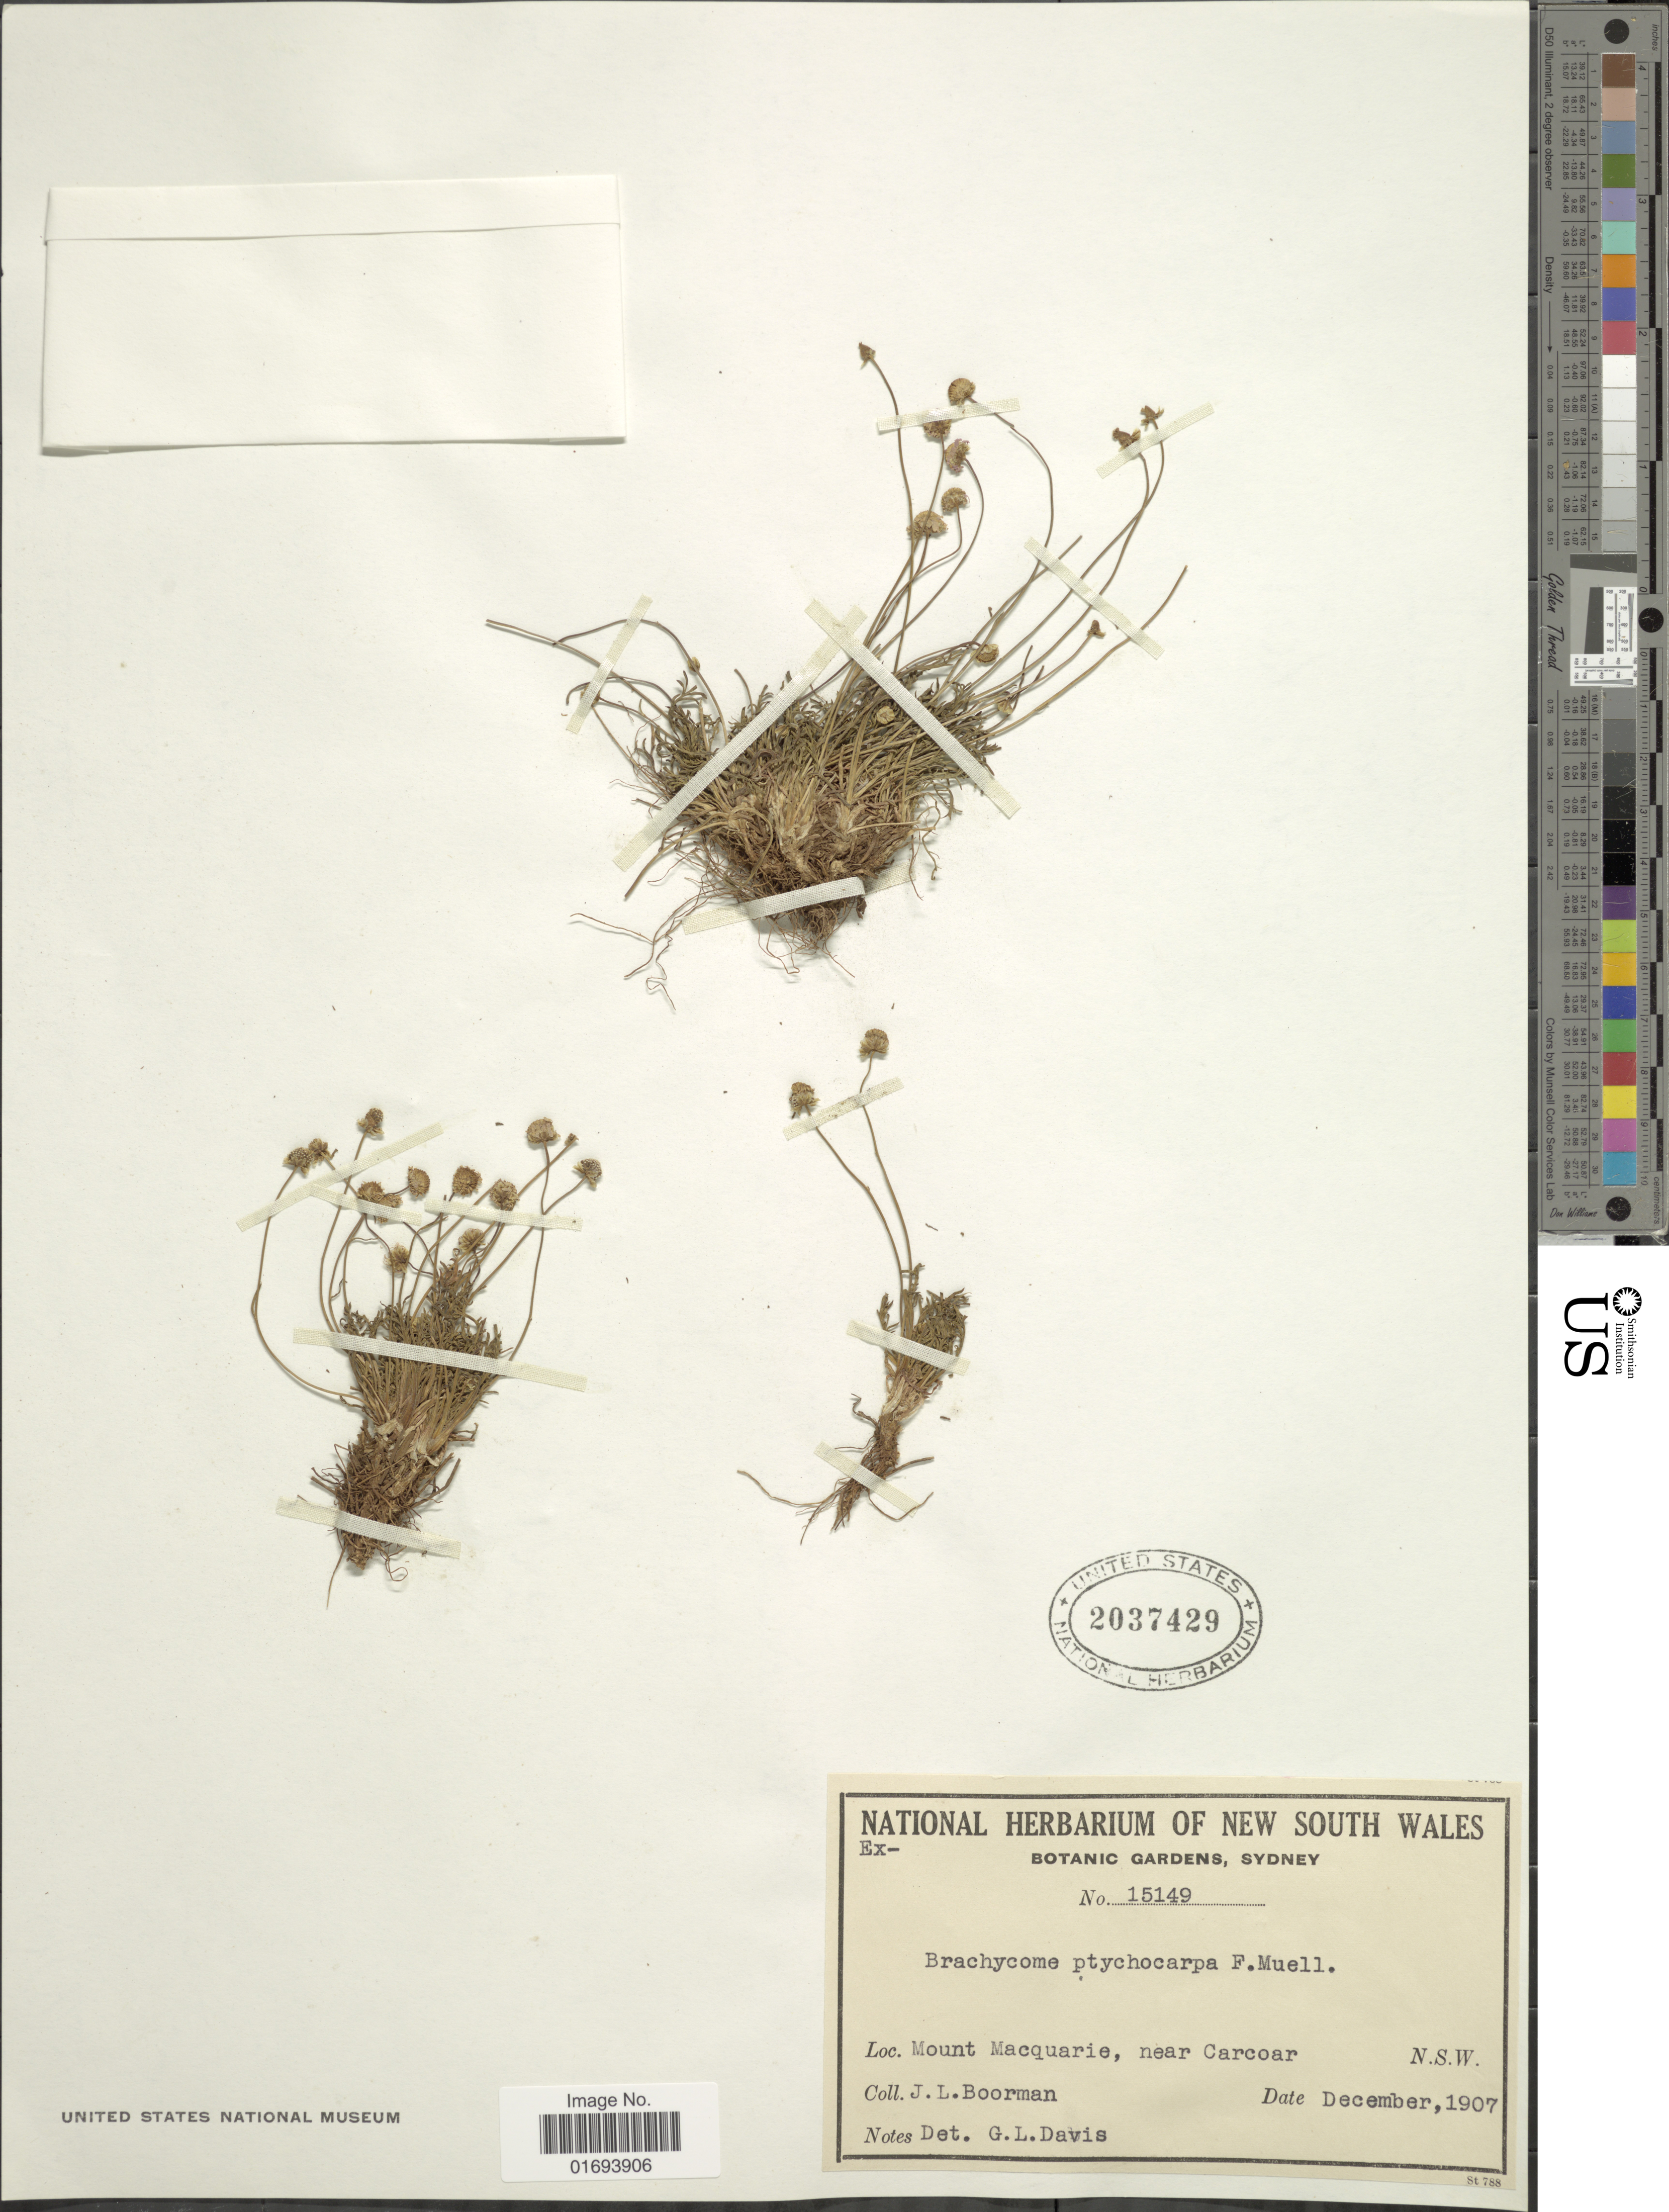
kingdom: Plantae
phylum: Tracheophyta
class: Magnoliopsida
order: Asterales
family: Asteraceae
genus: Brachyscome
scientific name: Brachyscome ptychocarpa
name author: F. Muell.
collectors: J. Boorman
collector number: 15149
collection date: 1907-12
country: Australia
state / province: New South Wales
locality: Mount Macquarie, near Carcoar, N. S. W.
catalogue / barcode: US 2037429